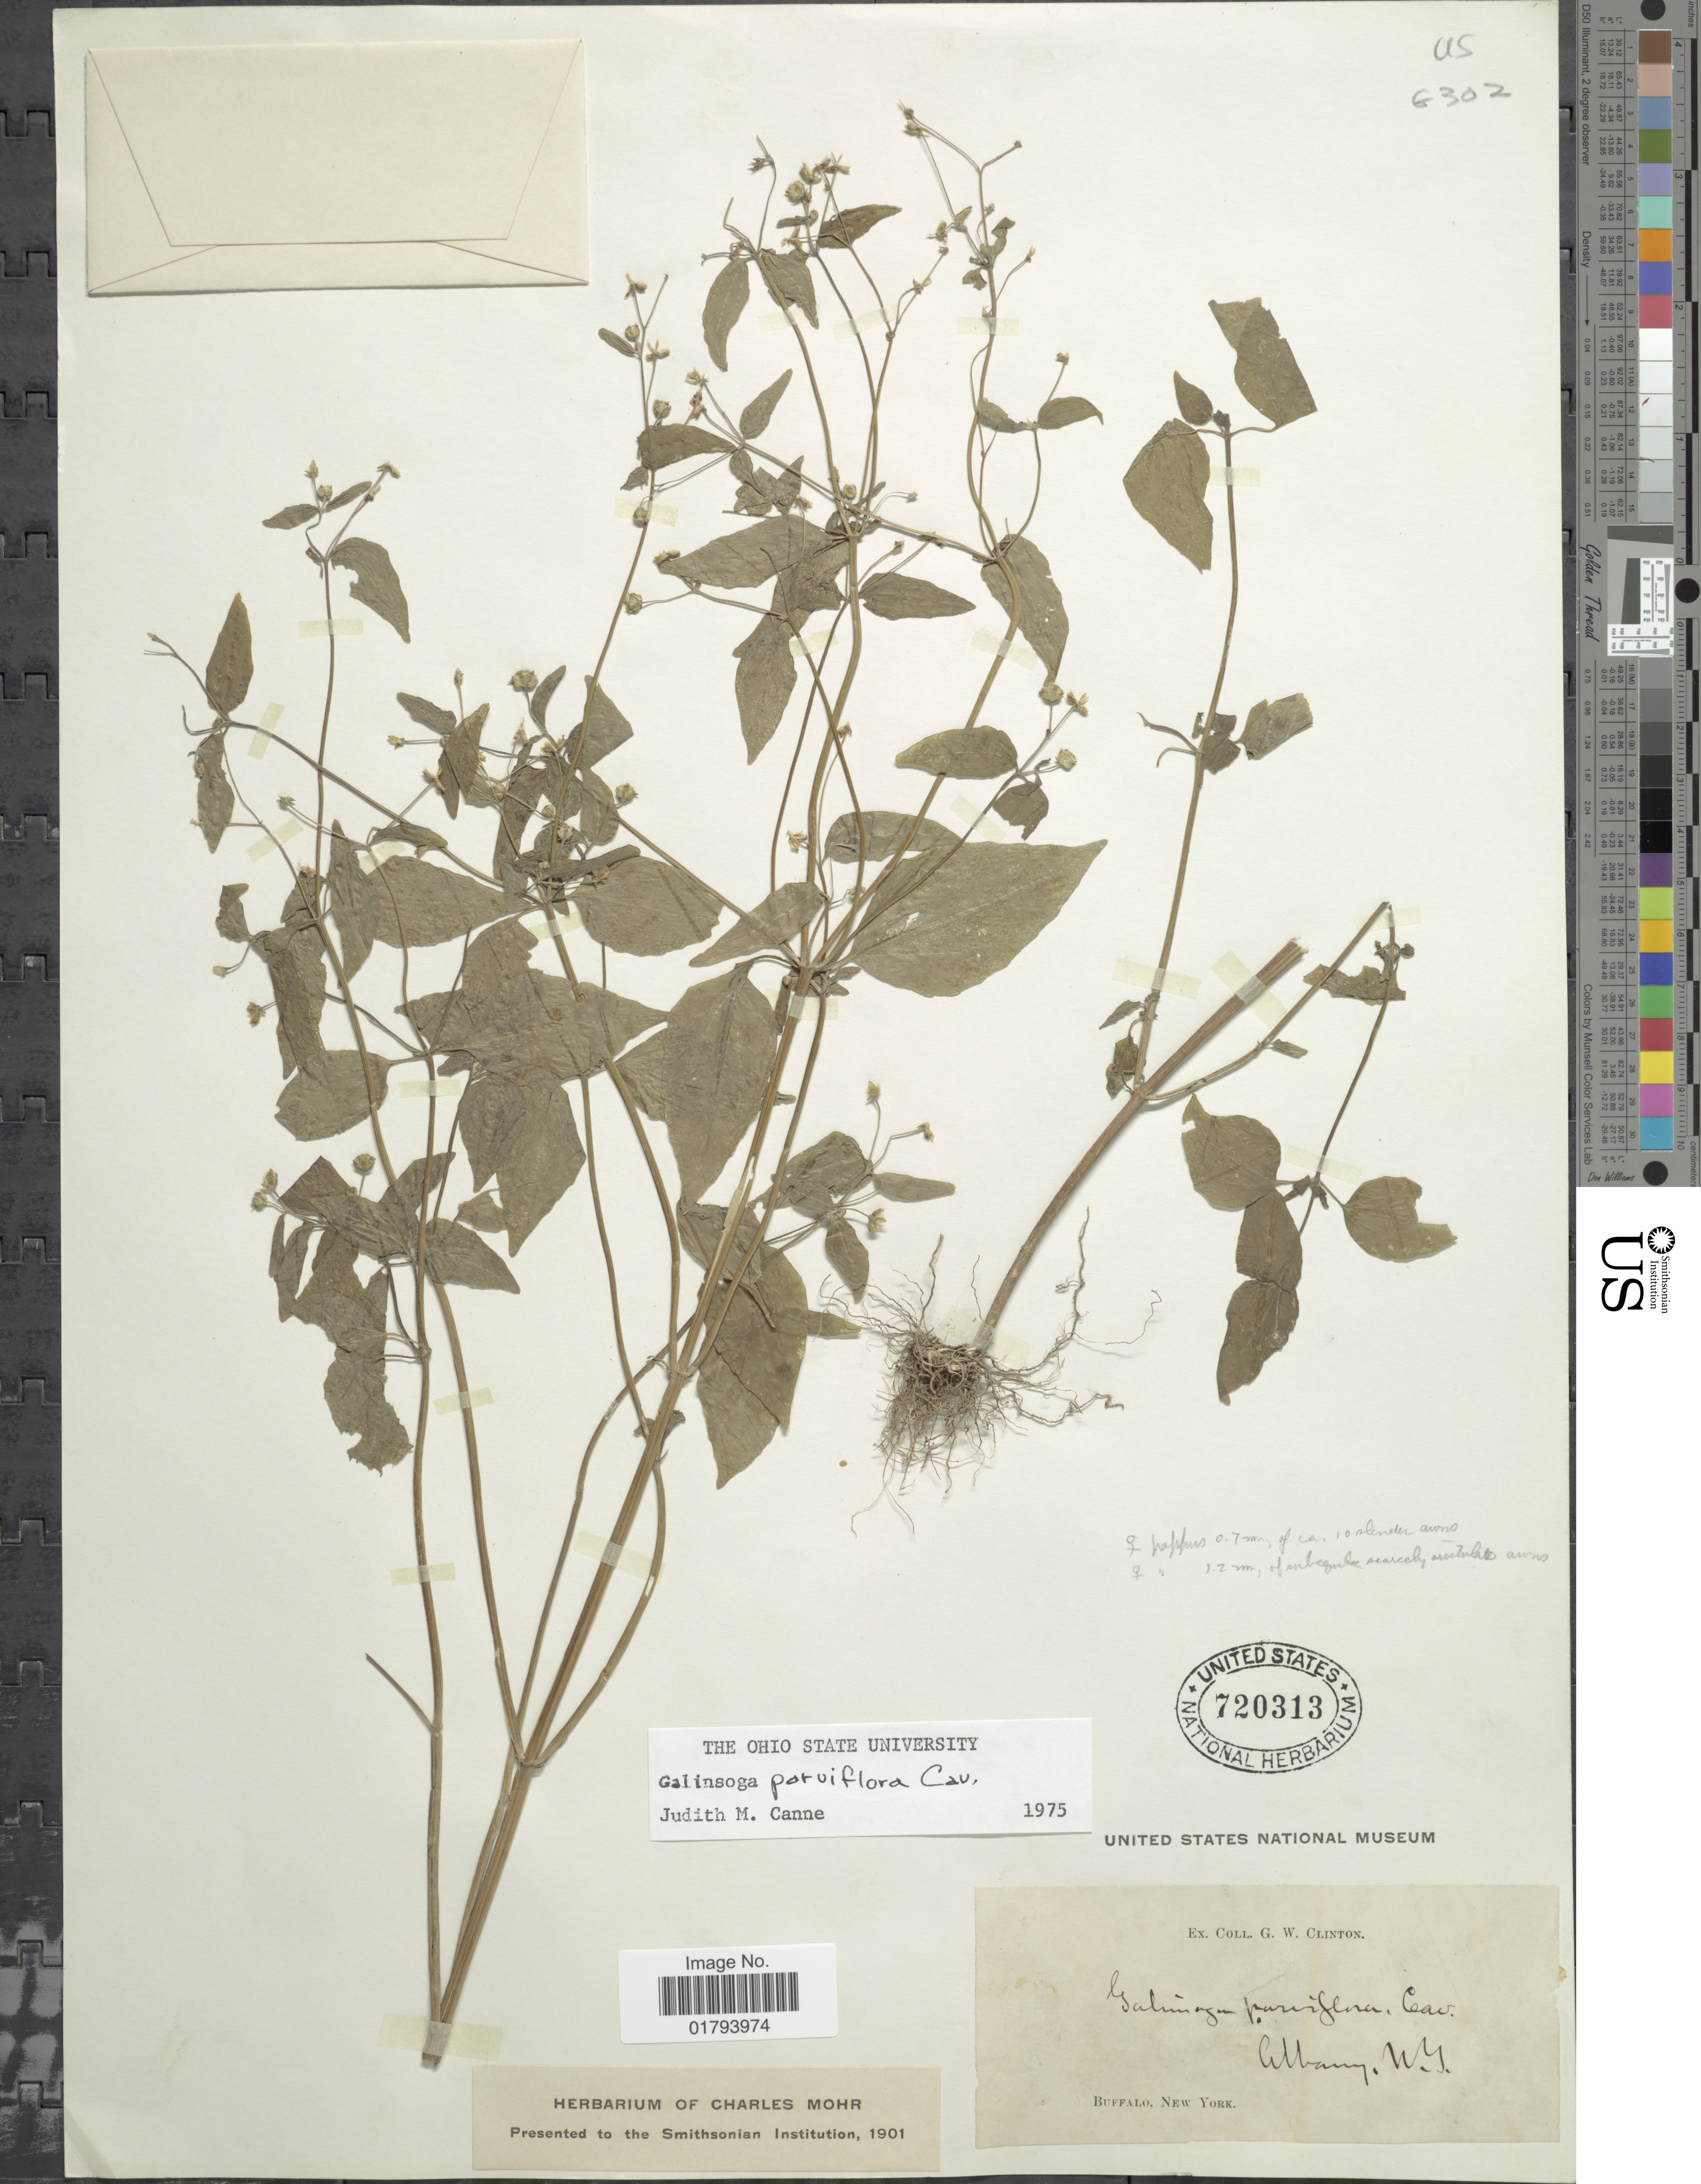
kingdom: Plantae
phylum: Tracheophyta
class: Magnoliopsida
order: Asterales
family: Asteraceae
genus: Galinsoga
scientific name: Galinsoga parviflora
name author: Cav.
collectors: G. W. Clinton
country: United States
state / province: New York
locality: Albany, Buffalo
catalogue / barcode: US 720313